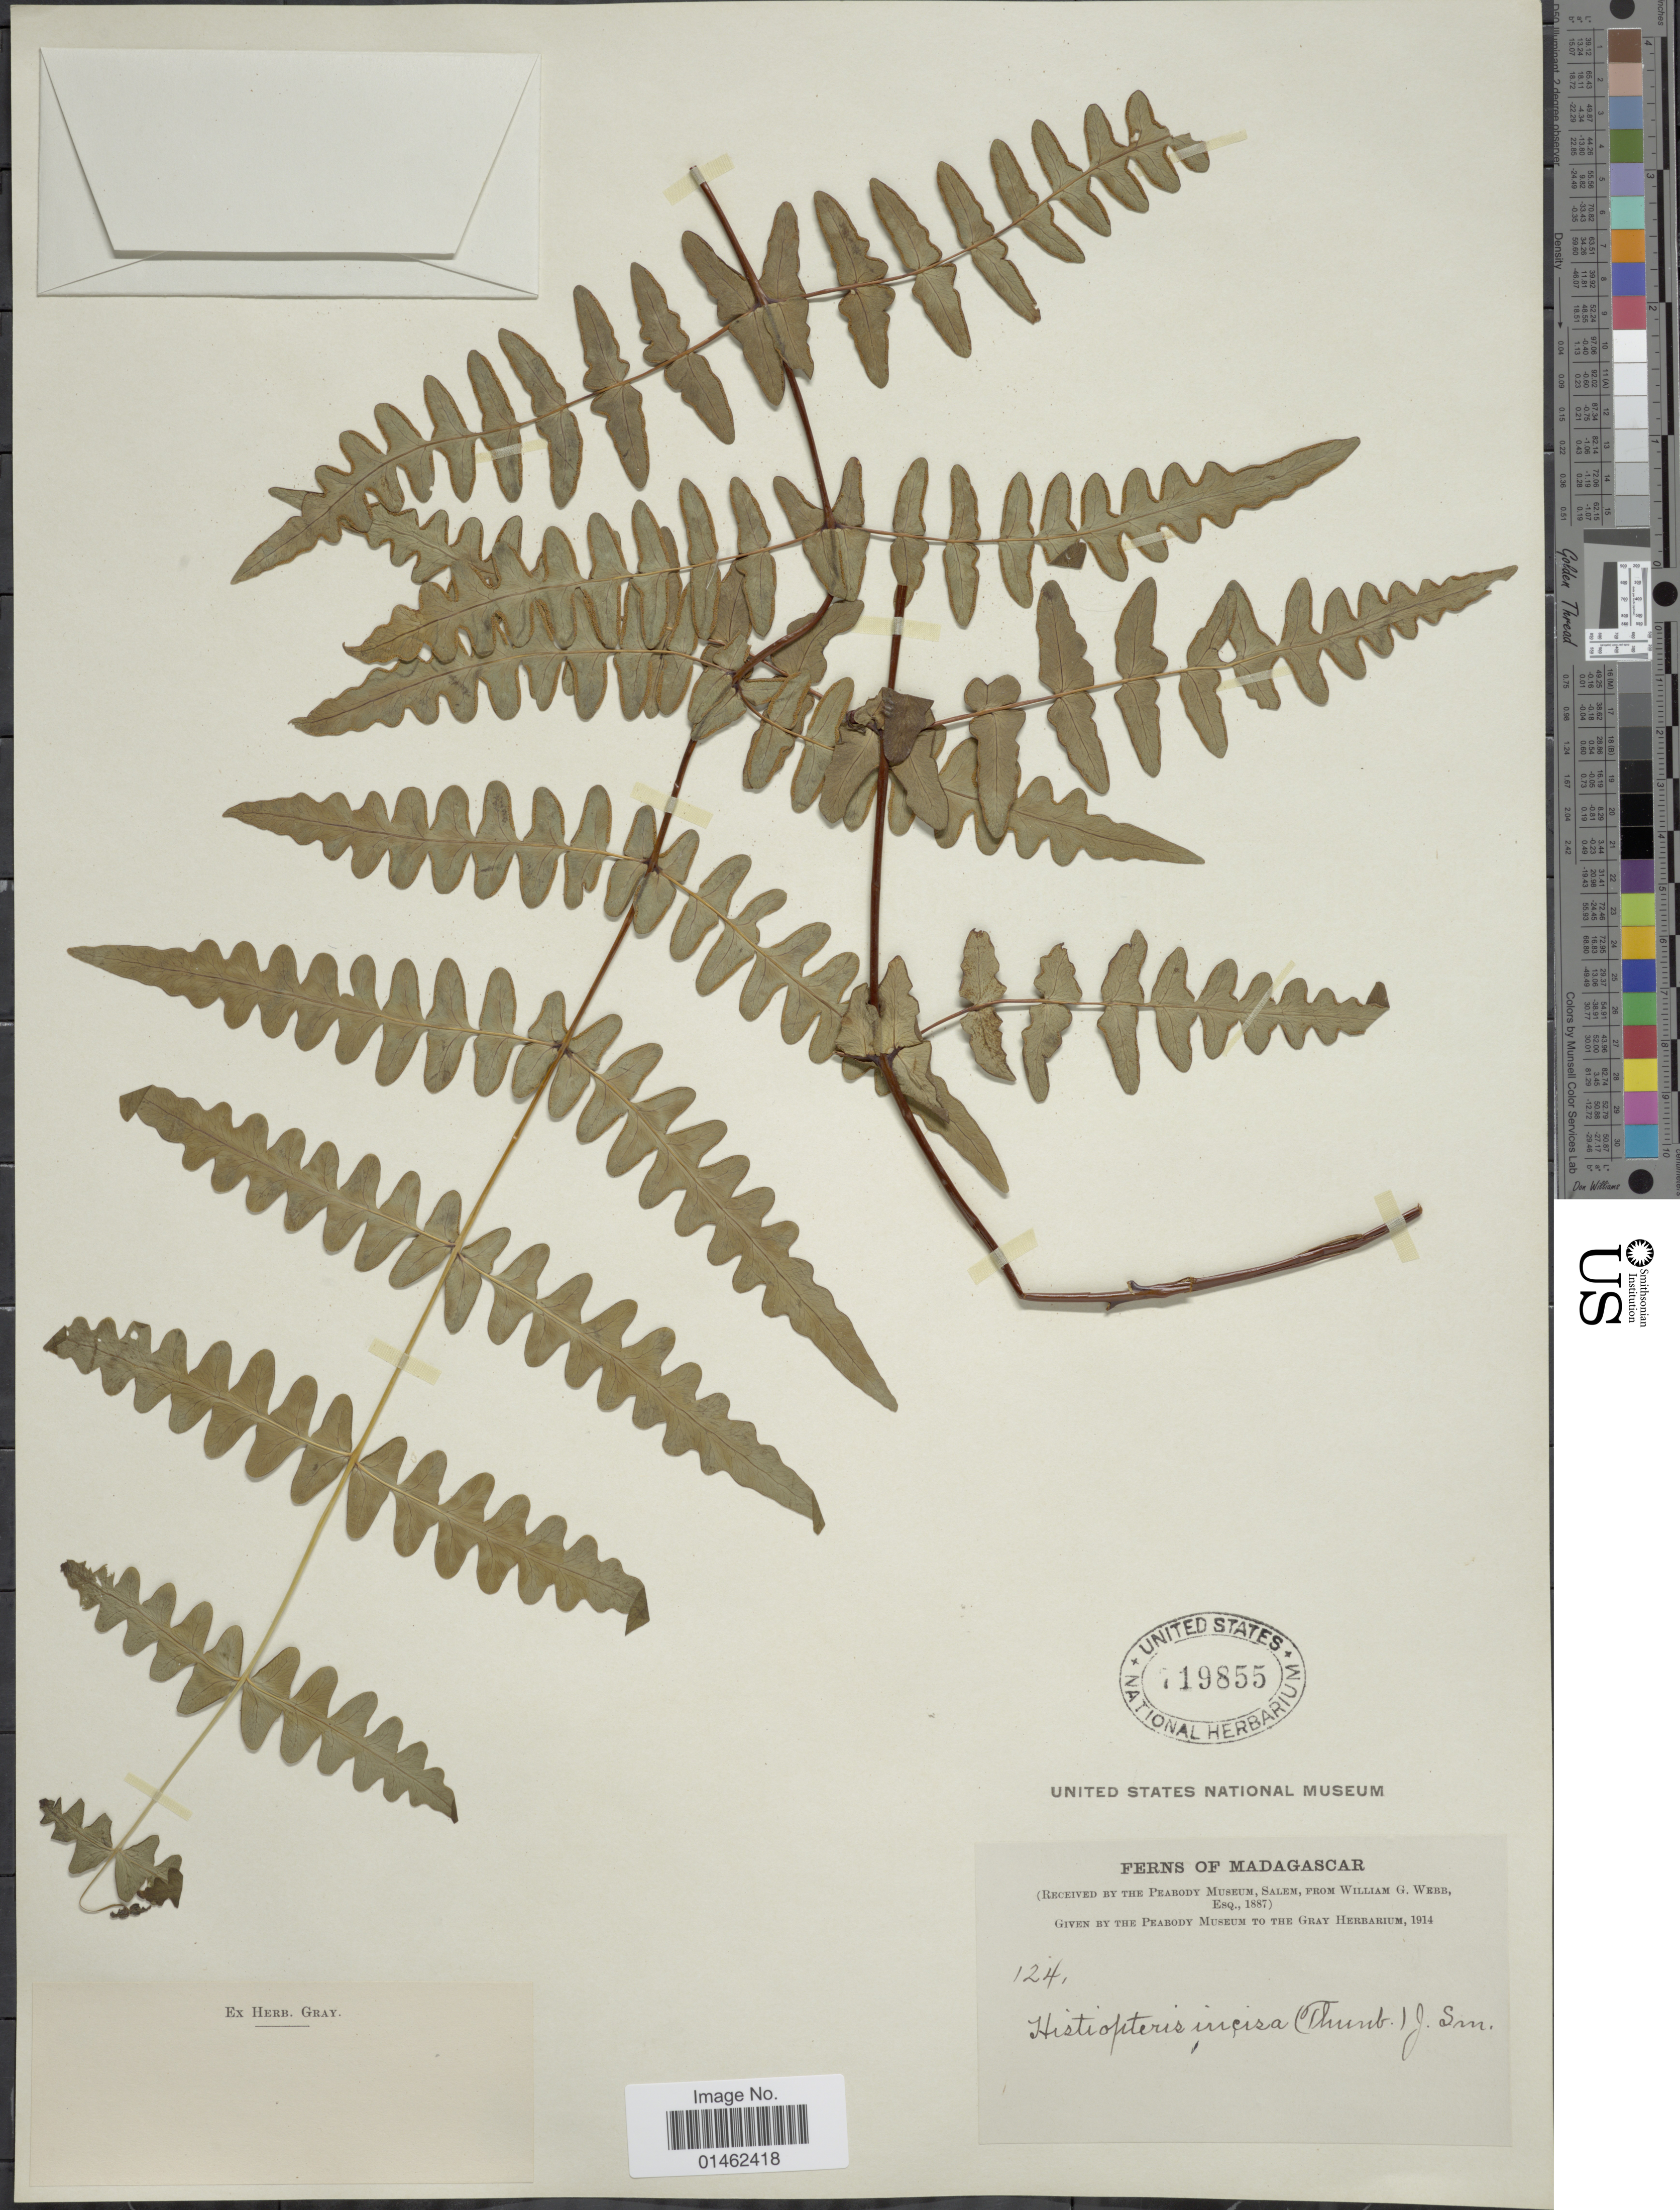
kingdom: Plantae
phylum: Tracheophyta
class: Polypodiopsida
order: Polypodiales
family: Dennstaedtiaceae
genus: Histiopteris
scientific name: Histiopteris incisa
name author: (Thunb.) J. Sm.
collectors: W. Webb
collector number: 124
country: Madagascar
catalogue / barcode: US 719855